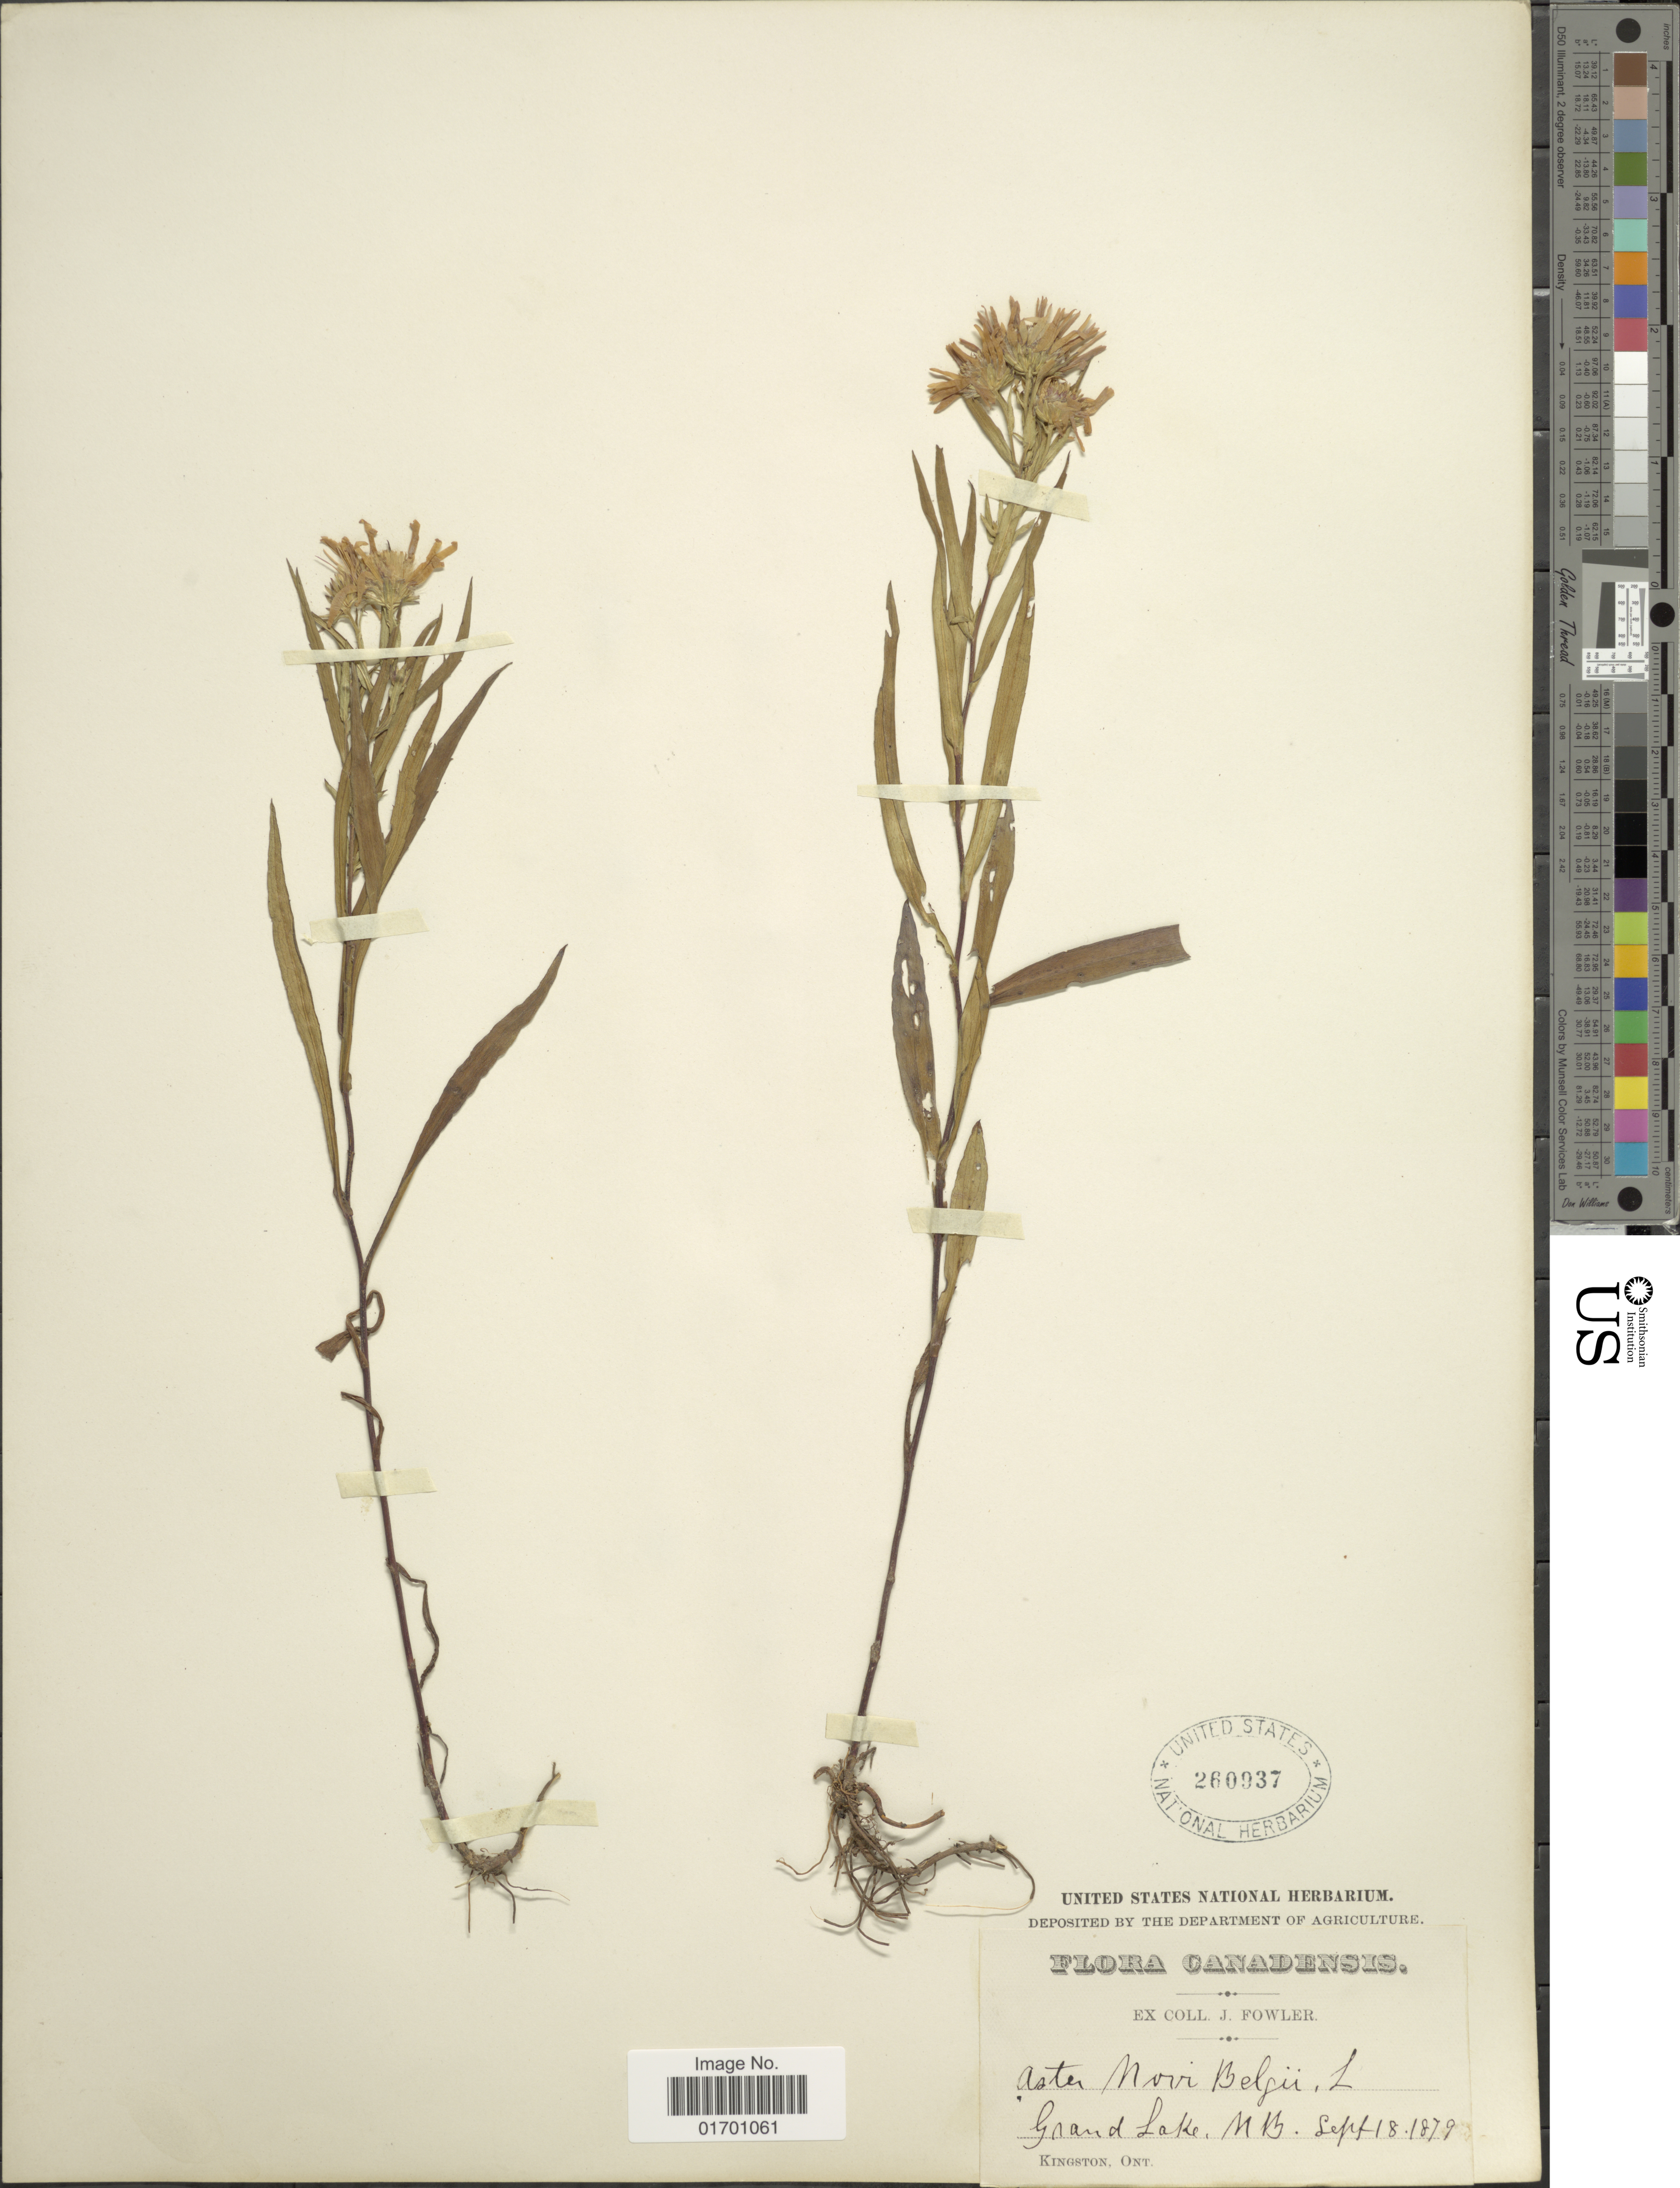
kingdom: Plantae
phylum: Tracheophyta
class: Magnoliopsida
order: Asterales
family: Asteraceae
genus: Symphyotrichum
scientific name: Symphyotrichum novi-belgii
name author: (L.) G.L. Nesom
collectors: J. P. Fowler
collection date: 1879-09-18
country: Canada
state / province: New Brunswick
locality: Grand Lake, NB. Canadensis.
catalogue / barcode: US 260937